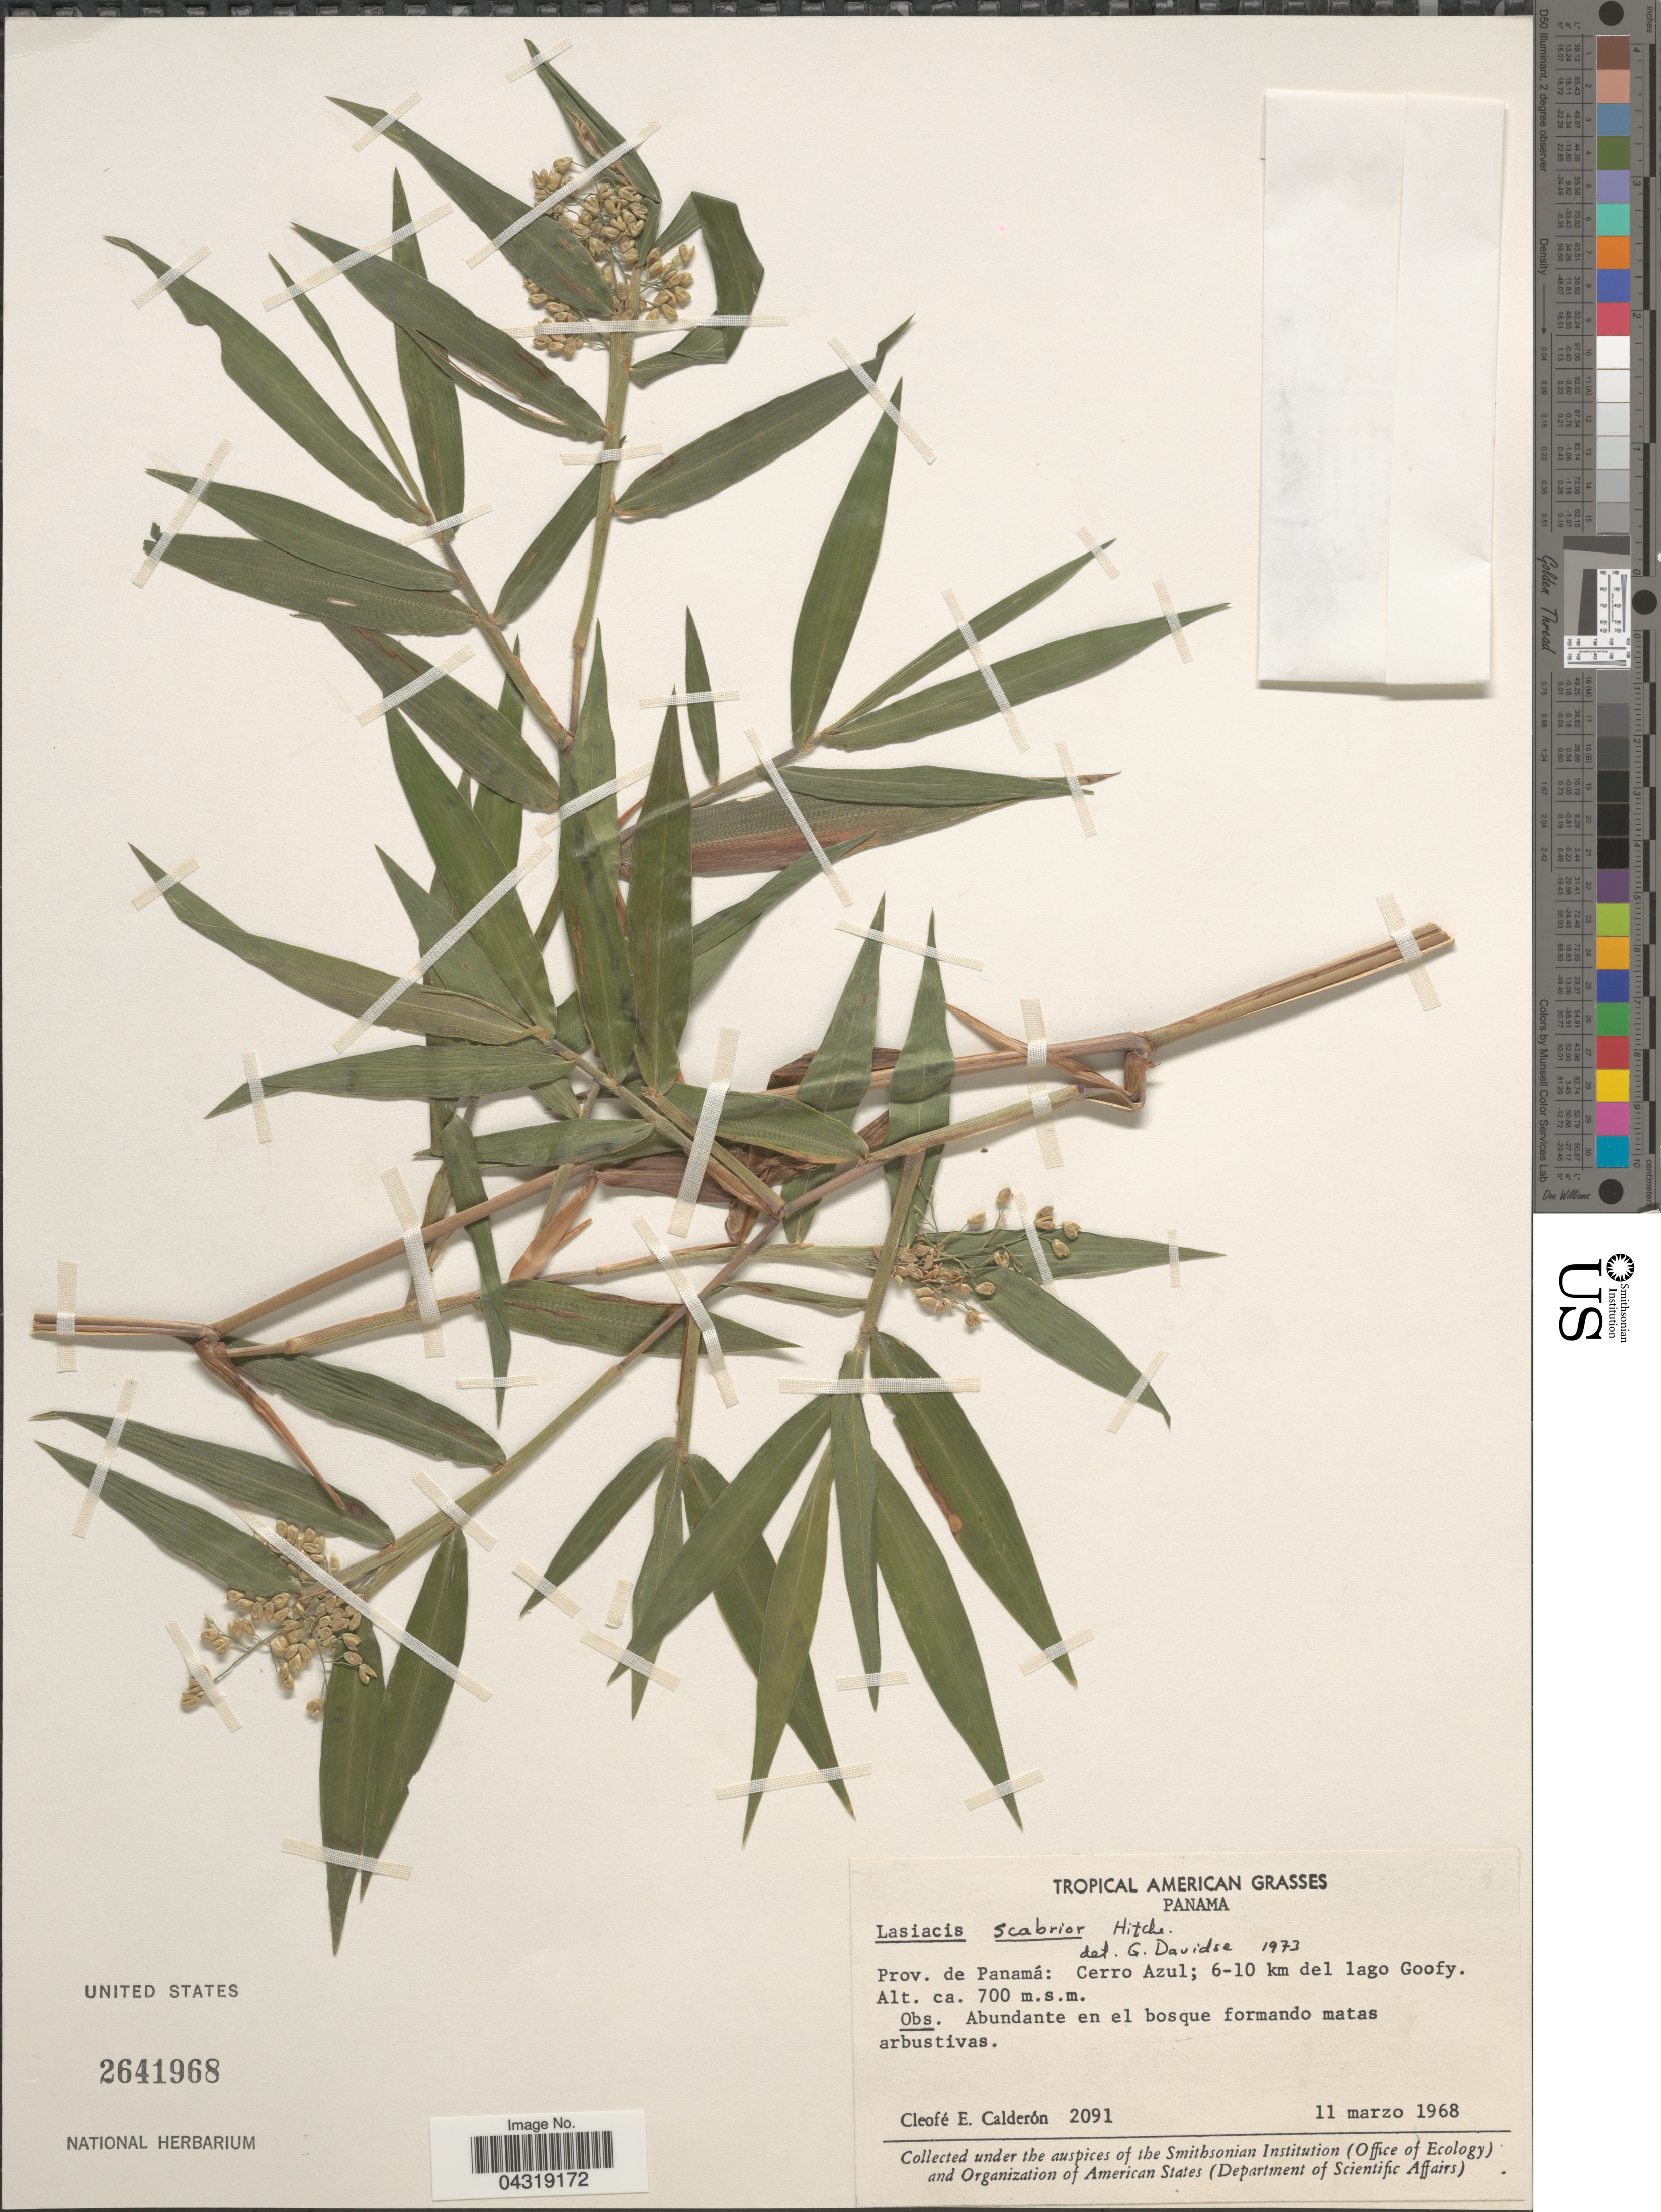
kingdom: Plantae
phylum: Tracheophyta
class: Liliopsida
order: Poales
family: Poaceae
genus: Lasiacis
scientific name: Lasiacis scabrior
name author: Hitchc.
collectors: C. E. Calderón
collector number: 2091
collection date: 1968-03-11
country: Panama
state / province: Panamá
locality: Tropical American. Cerro Azul; 6-10 km del lago Goofy.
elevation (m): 700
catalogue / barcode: US 2641968